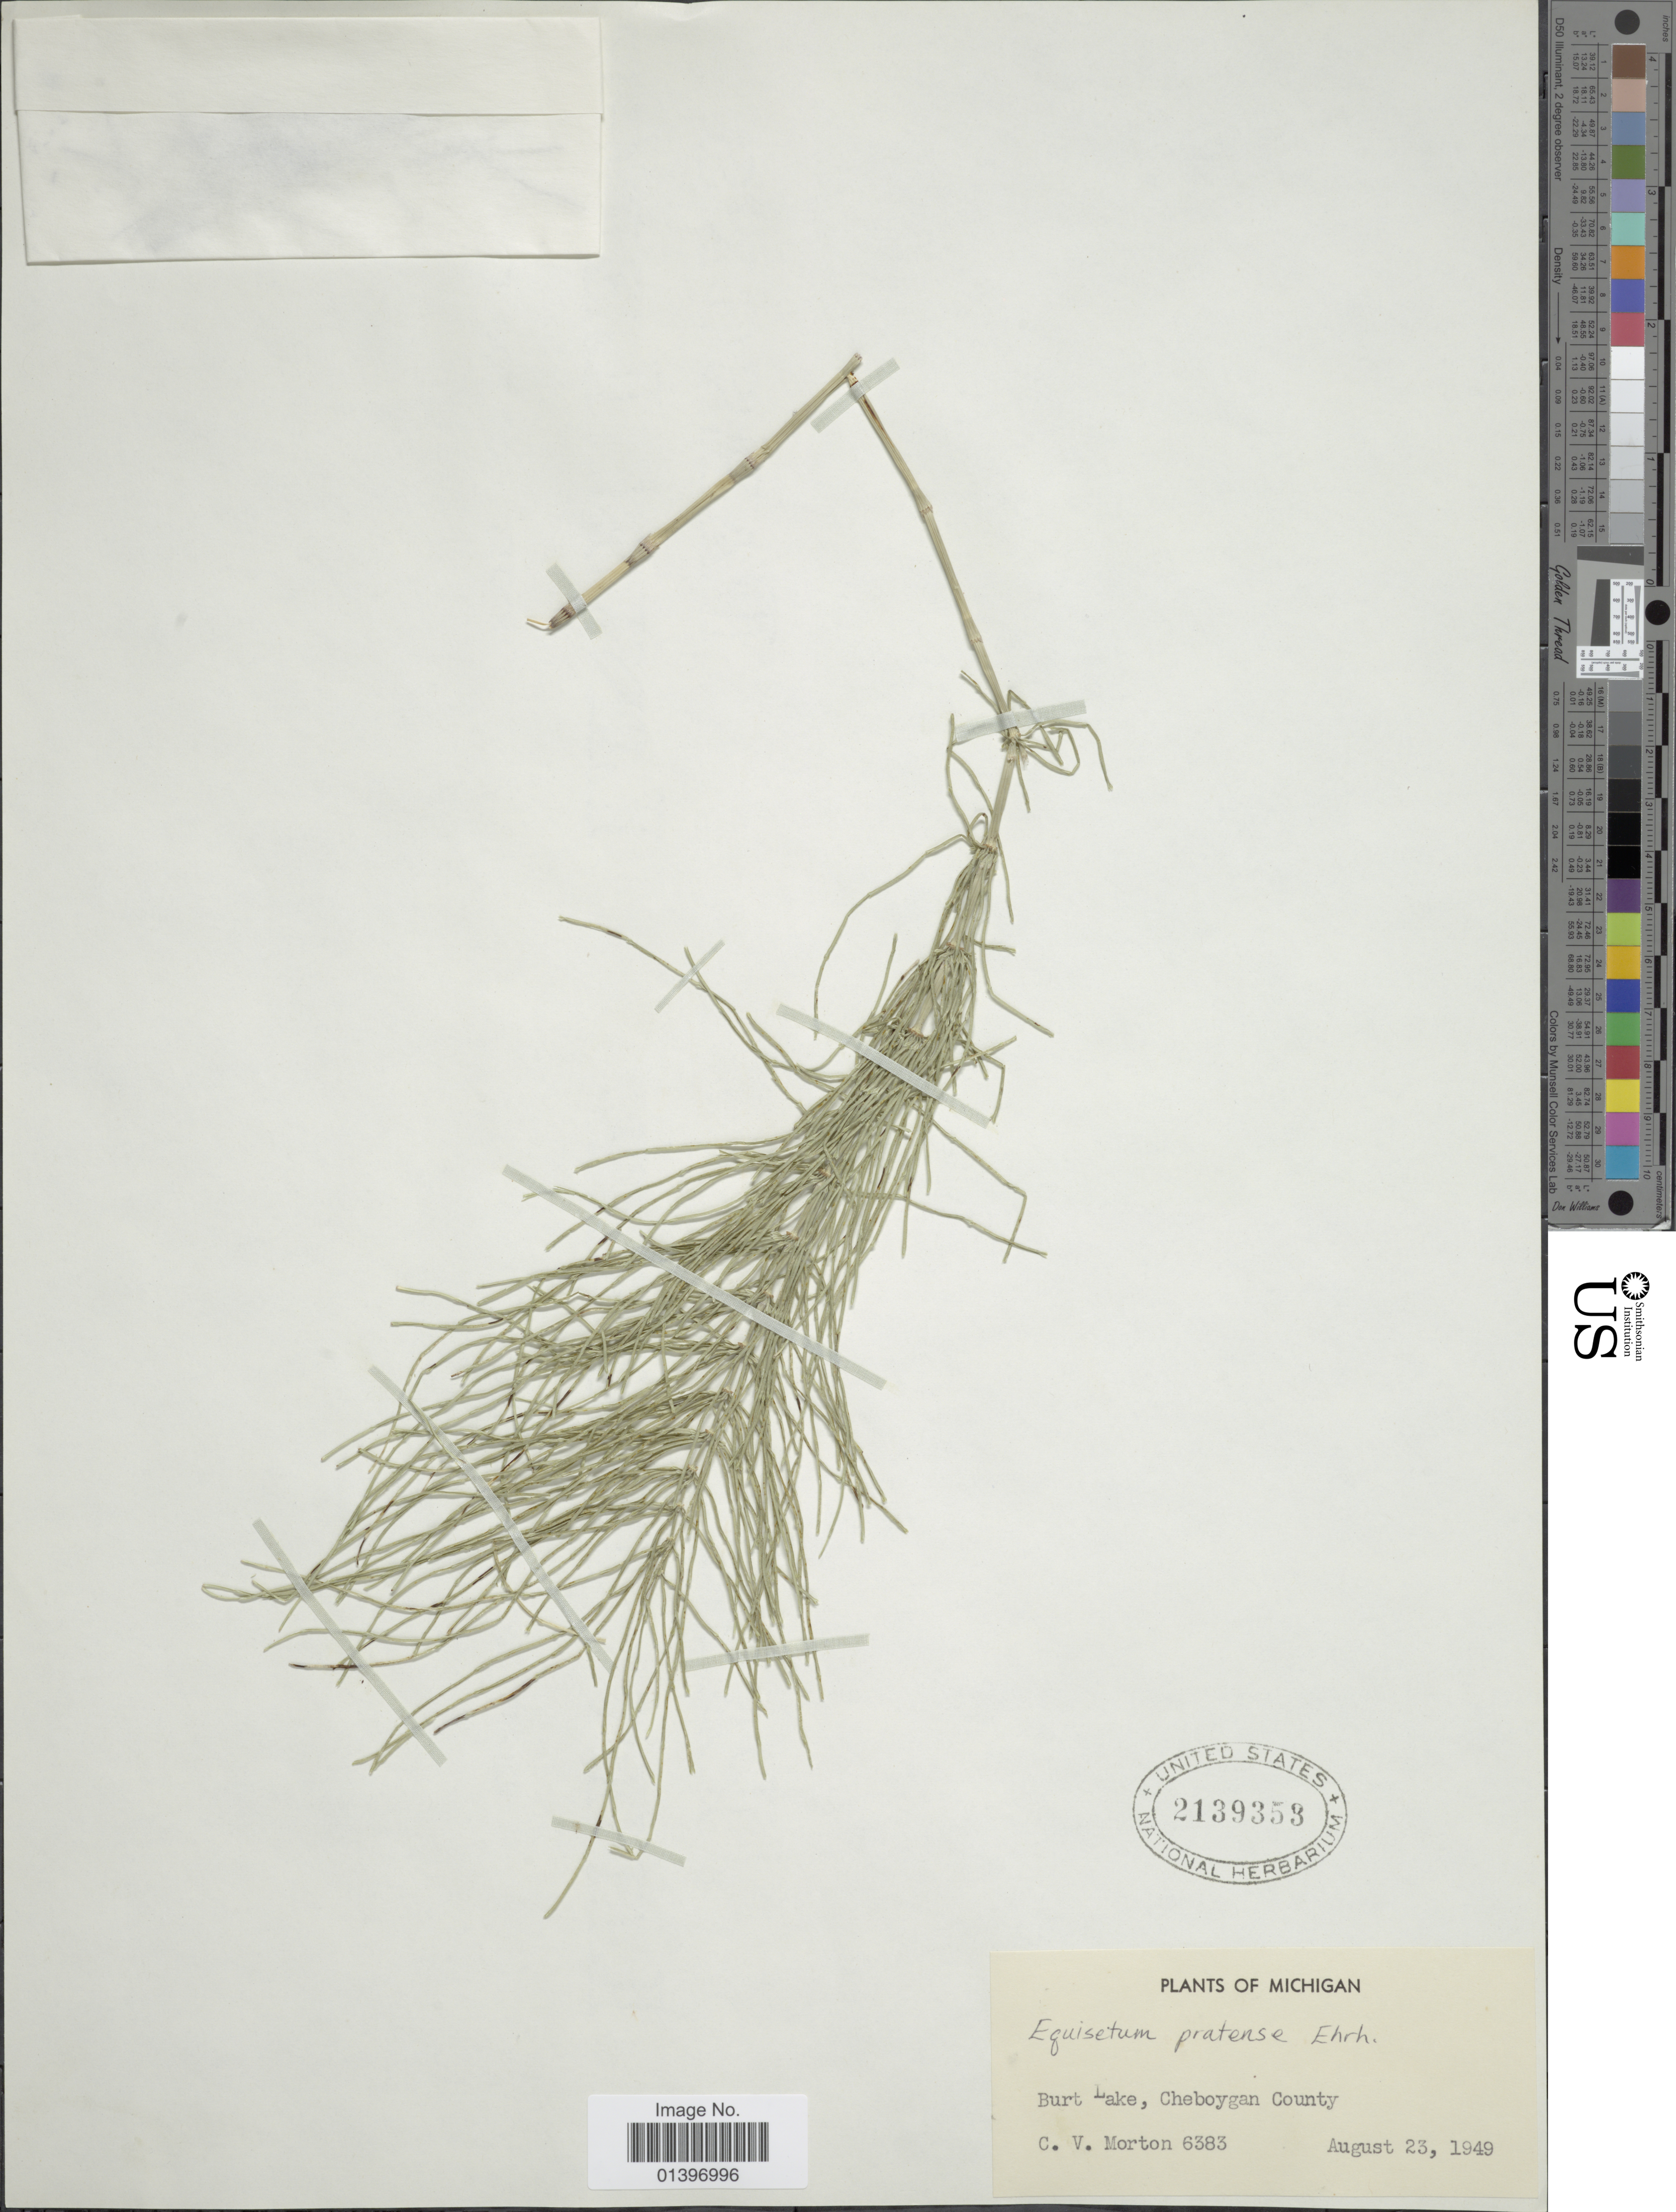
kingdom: Plantae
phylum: Tracheophyta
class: Polypodiopsida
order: Equisetales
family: Equisetaceae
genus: Equisetum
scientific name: Equisetum pratense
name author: Ehrh.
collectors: C. V. Morton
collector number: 6383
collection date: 1949-08-23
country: United States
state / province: Michigan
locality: Burt Lake, Cheboygan County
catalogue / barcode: US 2139353